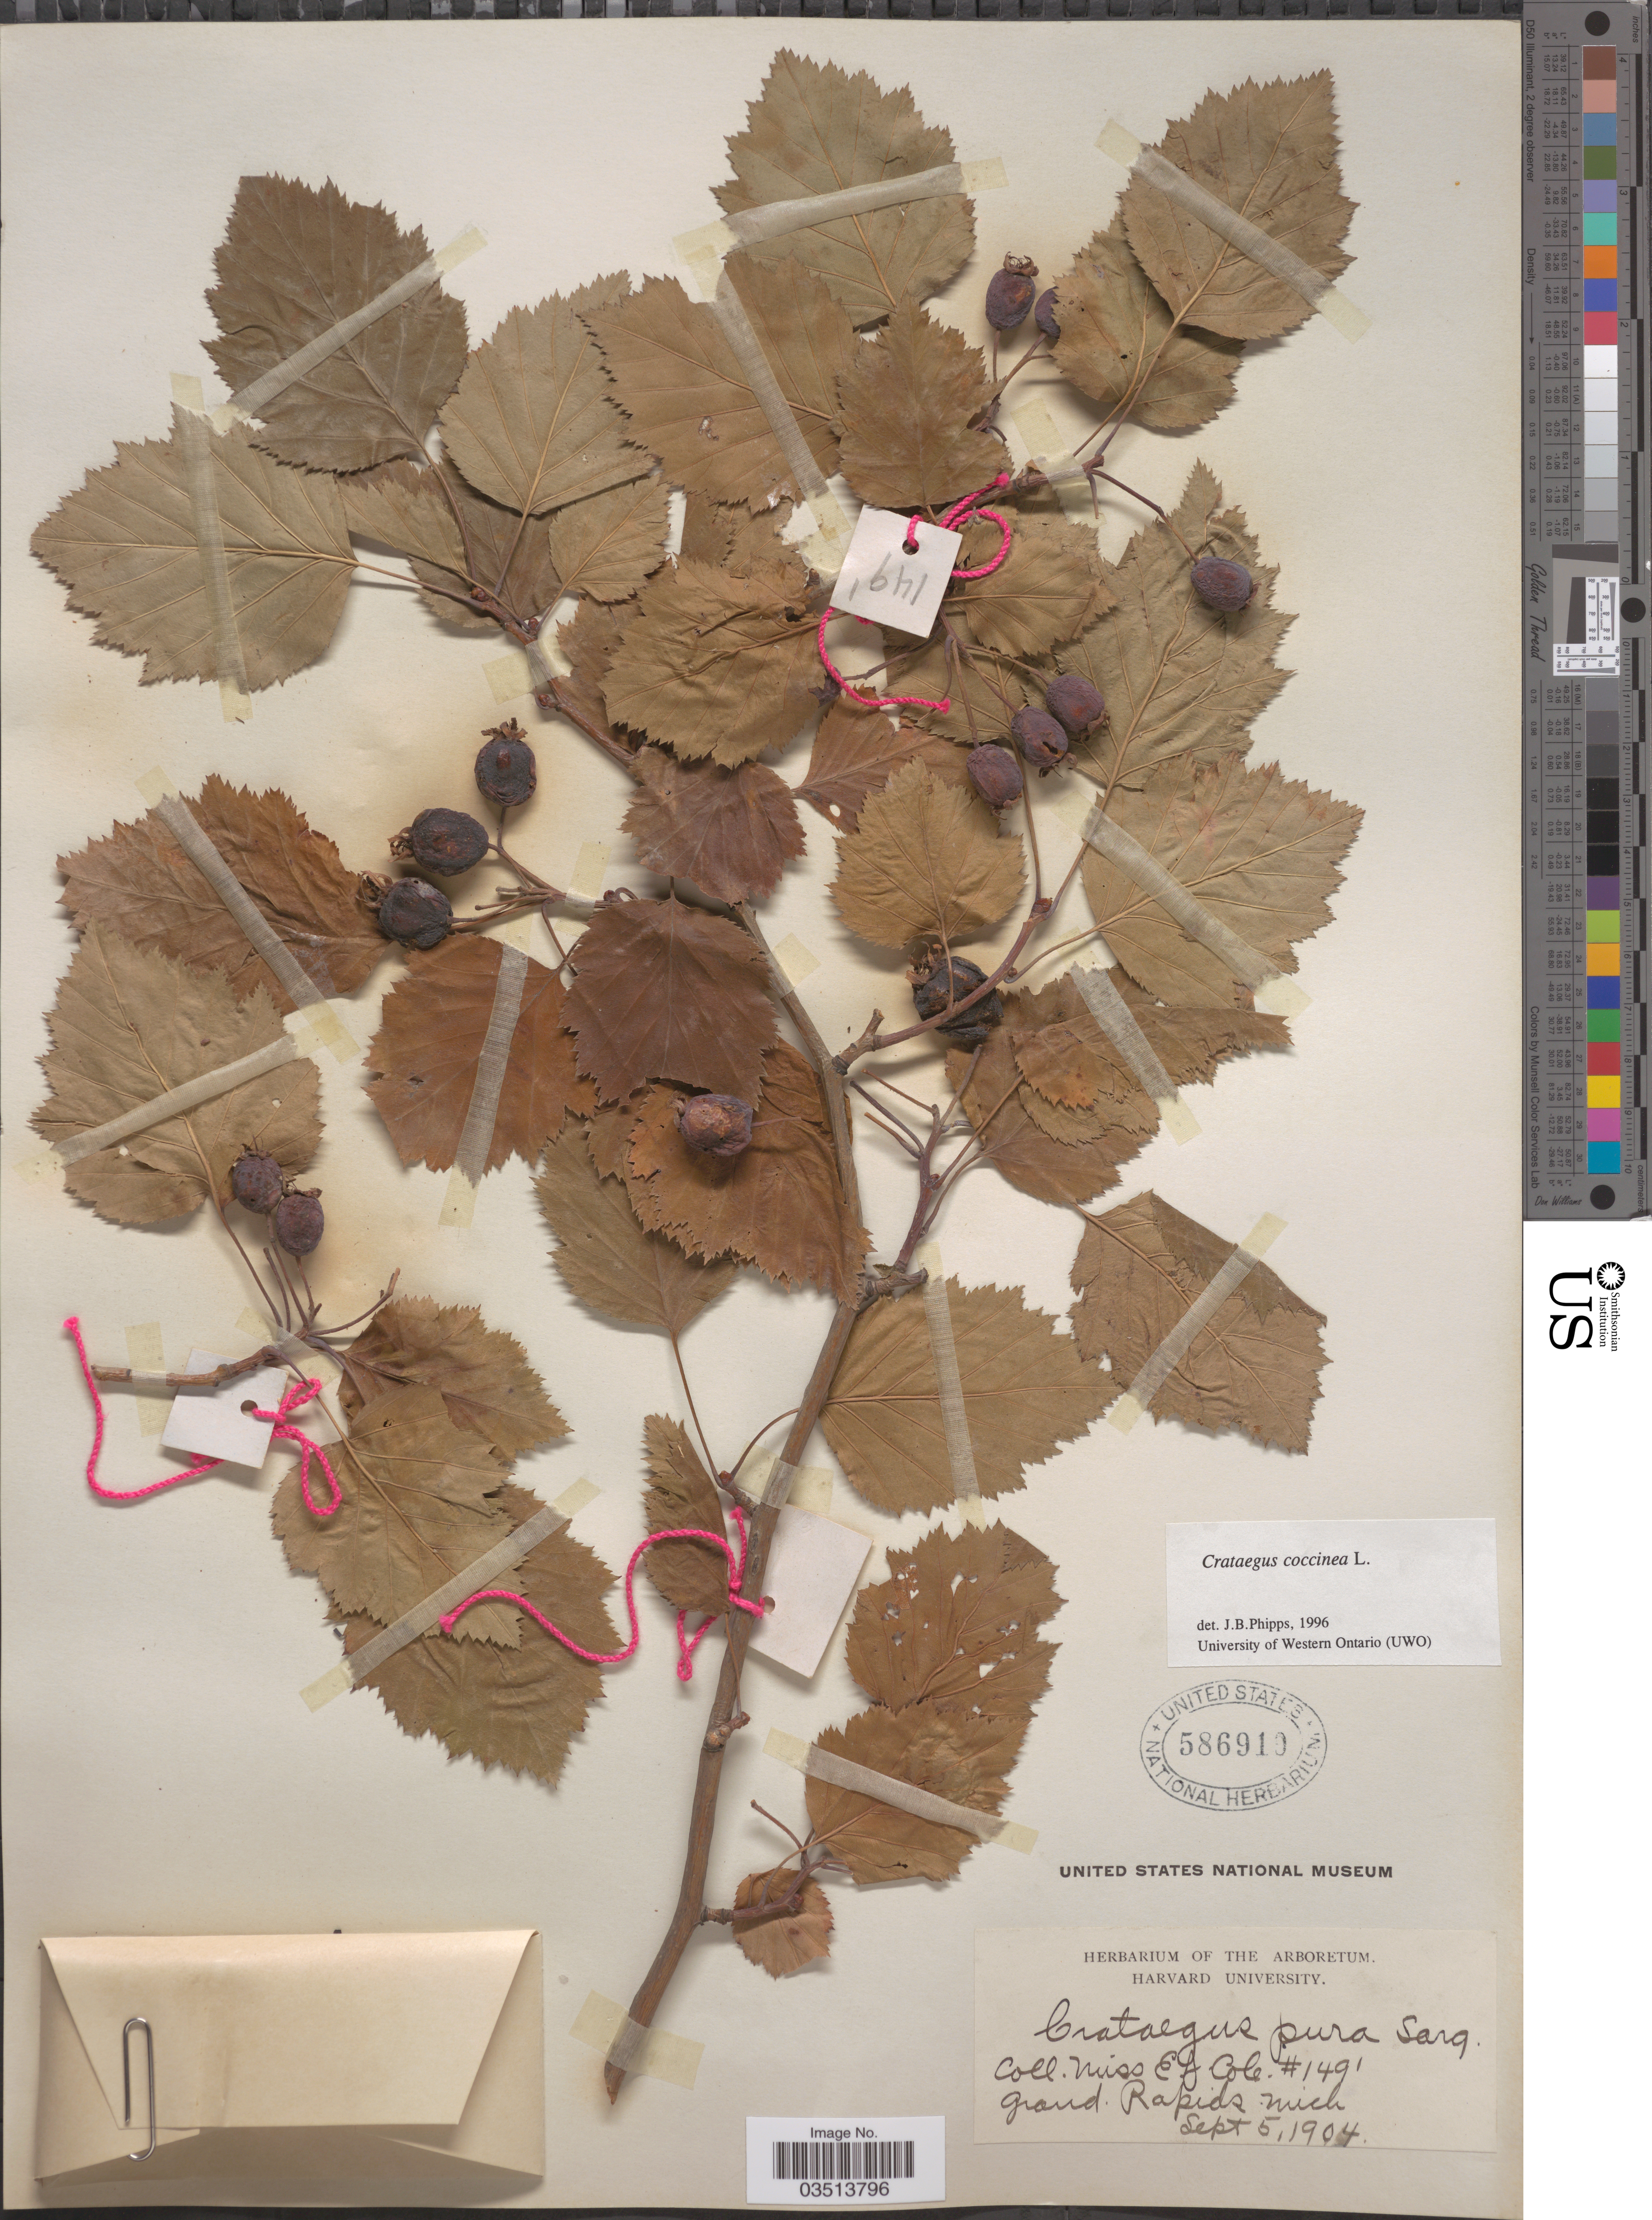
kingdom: Plantae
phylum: Tracheophyta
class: Magnoliopsida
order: Rosales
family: Rosaceae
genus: Crataegus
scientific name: Crataegus coccinea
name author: Ashe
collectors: E. Cole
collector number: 1491*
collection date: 1904-09-05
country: United States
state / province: Michigan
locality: Grand Rapids.